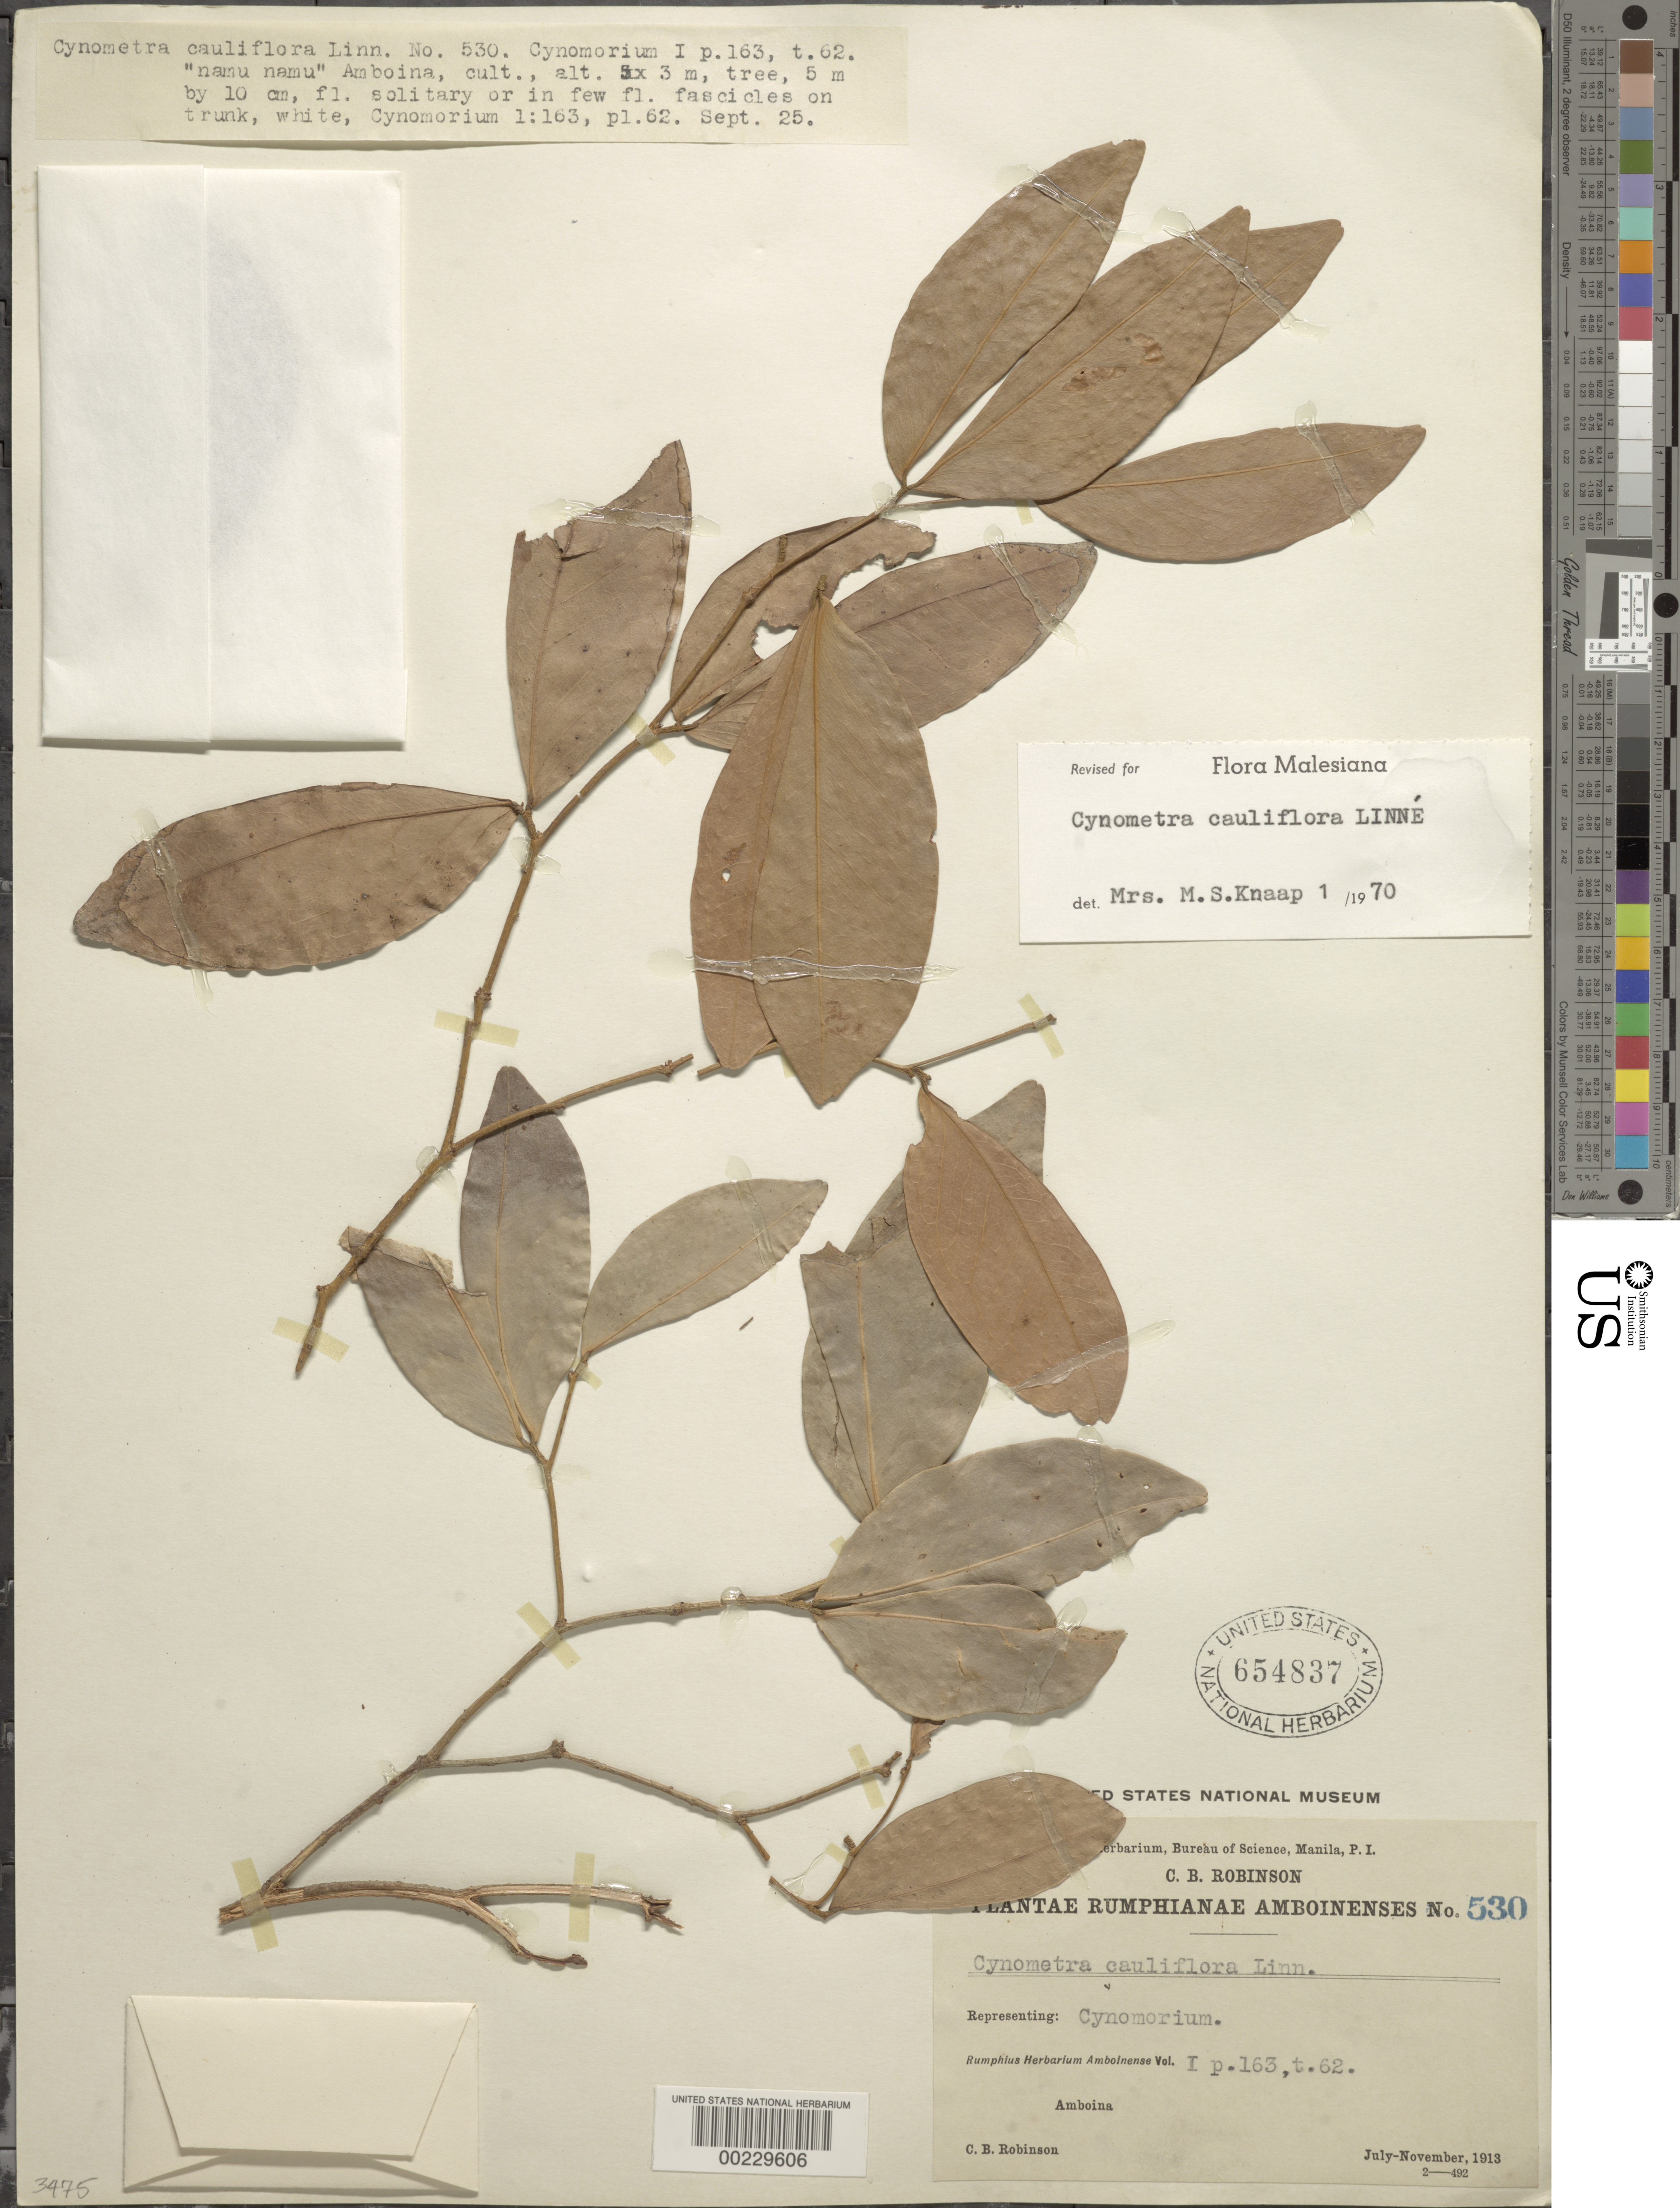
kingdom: Plantae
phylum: Tracheophyta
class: Magnoliopsida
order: Fabales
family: Fabaceae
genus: Cynometra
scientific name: Cynometra cauliflora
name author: L.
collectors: C. Robinson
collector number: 530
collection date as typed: Jul 1913 to -- Nov 1913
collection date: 1913-07/1913-11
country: Indonesia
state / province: Maluku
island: Amboina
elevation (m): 3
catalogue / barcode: US 654837